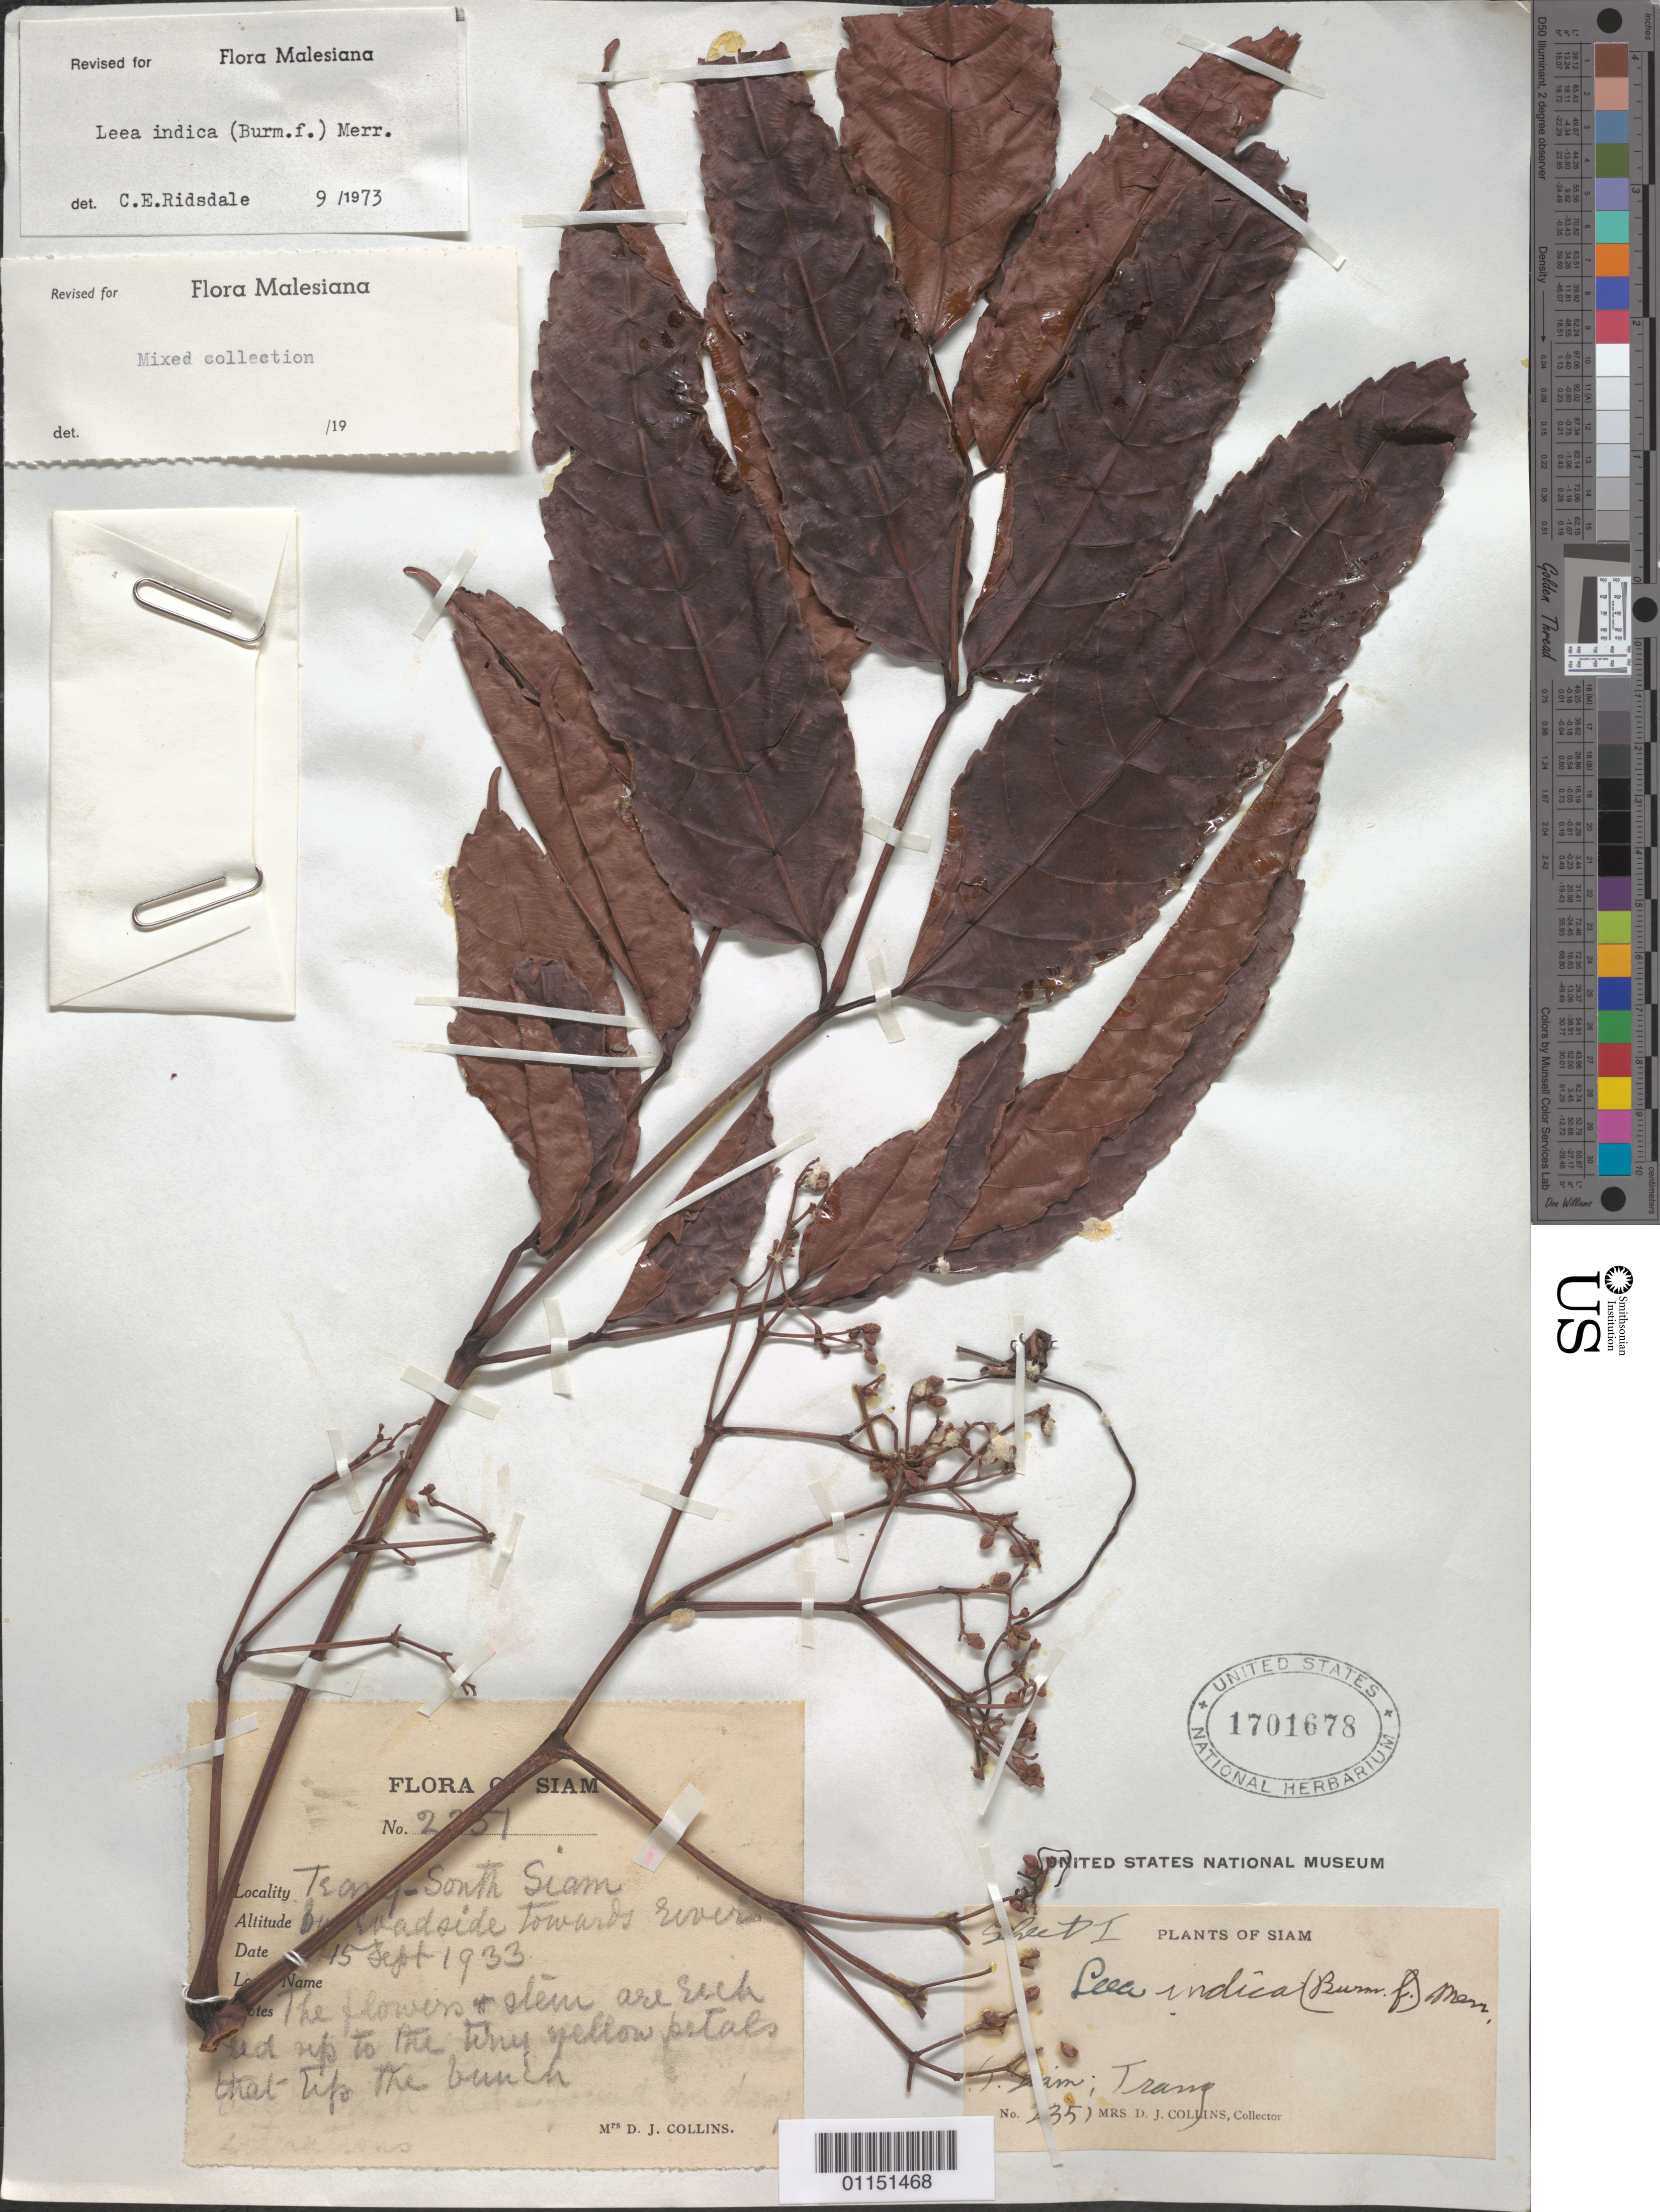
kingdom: Plantae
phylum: Tracheophyta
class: Magnoliopsida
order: Vitales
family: Vitaceae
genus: Leea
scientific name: Leea indica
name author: (Burm. f.) Merr.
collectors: Mrs. D. J. Collins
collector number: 2351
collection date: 1933-09-15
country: Thailand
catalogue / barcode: US 1701678